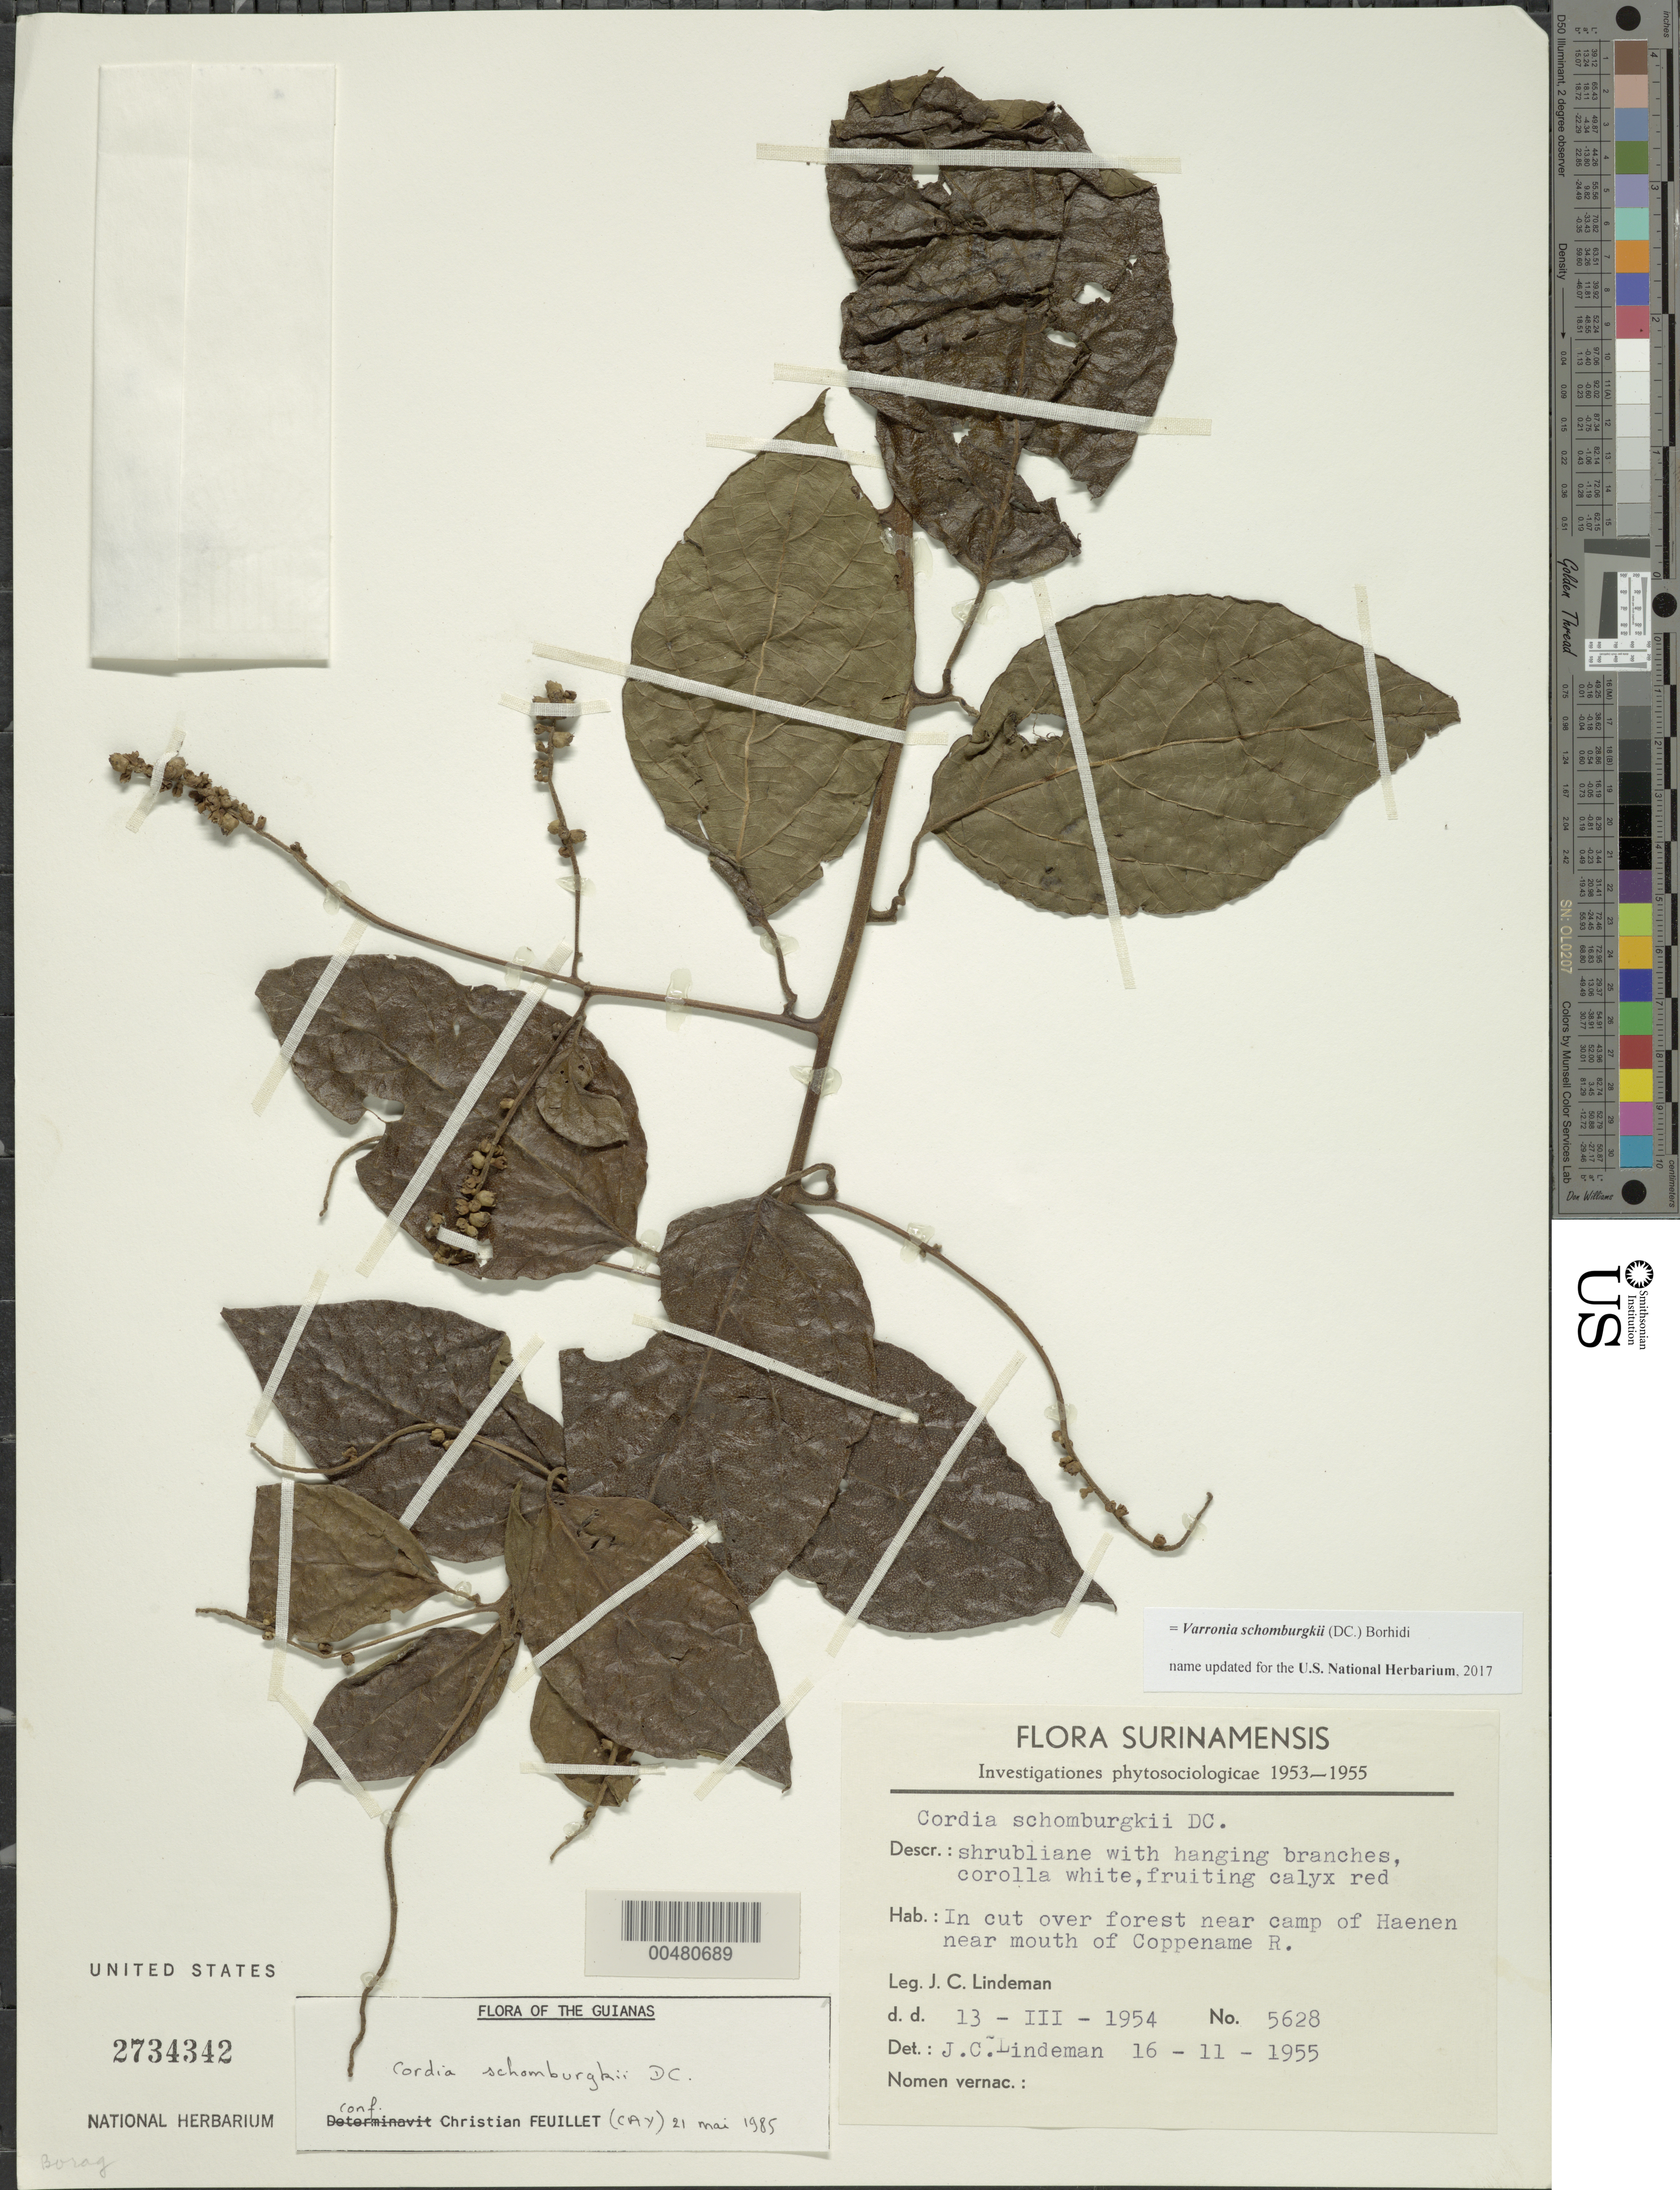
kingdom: Plantae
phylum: Tracheophyta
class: Magnoliopsida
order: Boraginales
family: Cordiaceae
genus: Varronia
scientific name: Varronia schomburgkii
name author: (DC.) Borhidi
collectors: J. C. Lindeman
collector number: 5628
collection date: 1955-11-16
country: Suriname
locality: In cut over forest near camp of Haenen near mouth of Coppename R.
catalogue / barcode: US 2734342